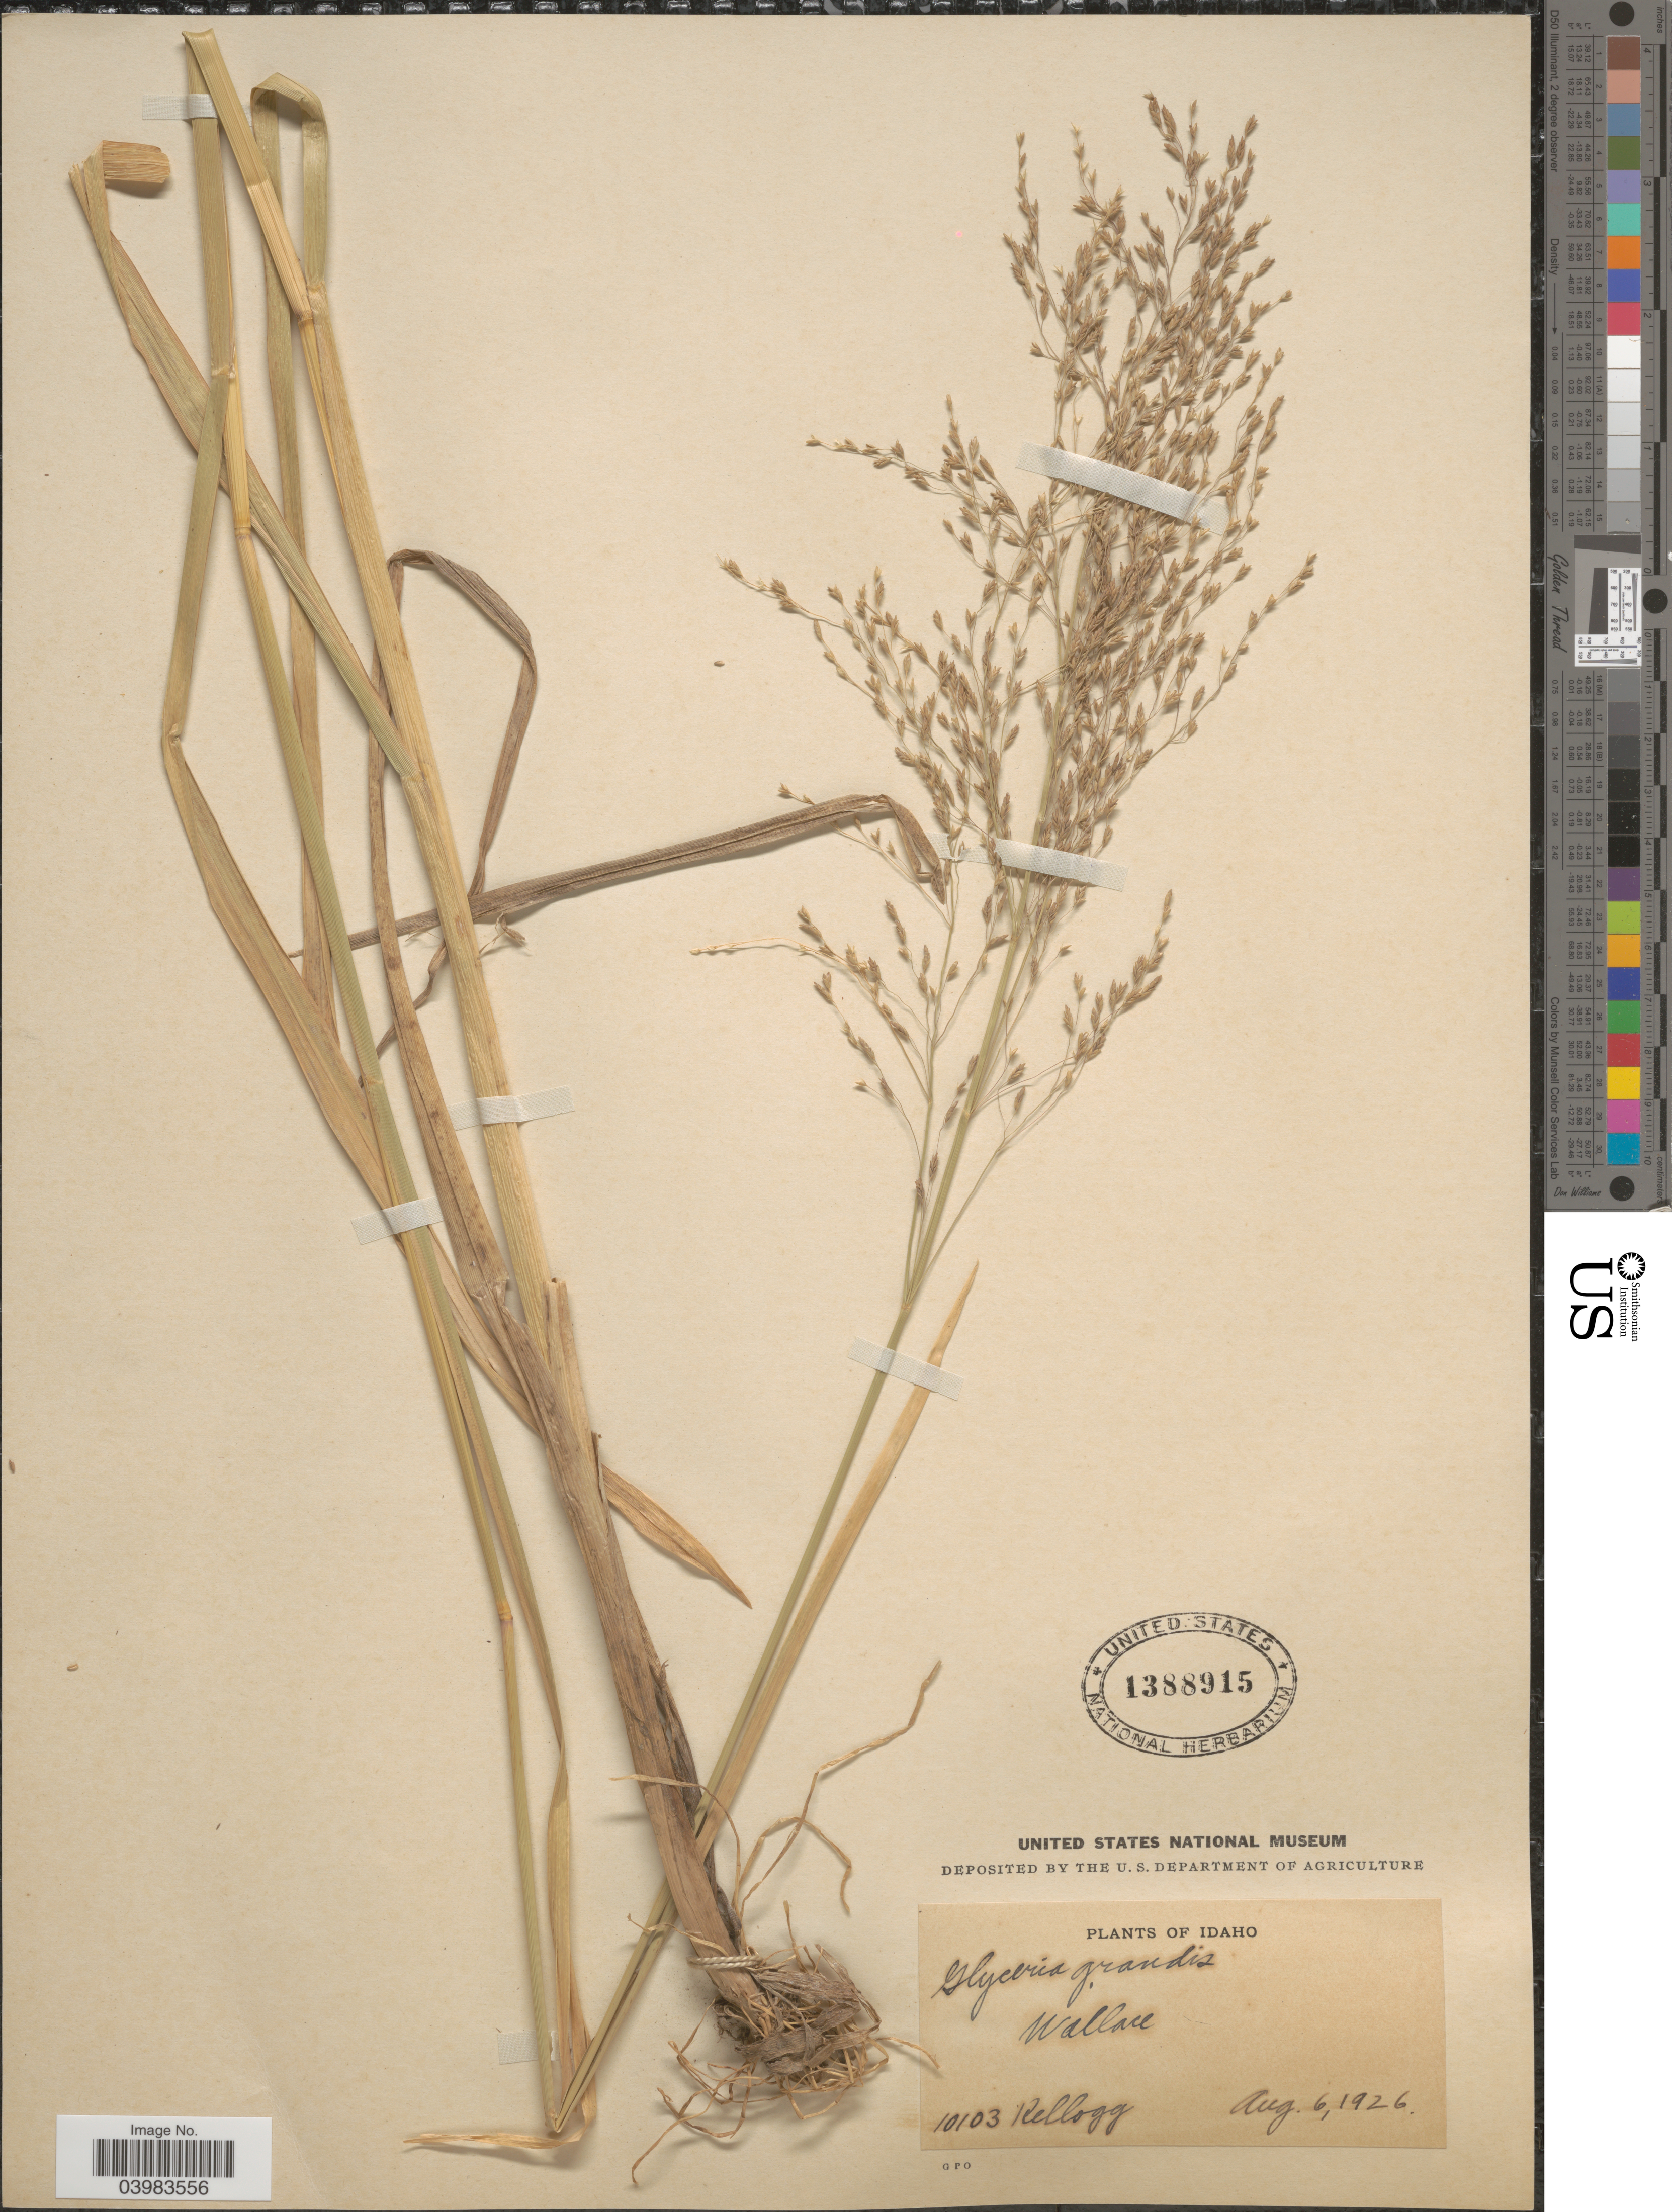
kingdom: Plantae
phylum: Tracheophyta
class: Liliopsida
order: Poales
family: Poaceae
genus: Glyceria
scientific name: Glyceria grandis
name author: S. Watson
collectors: -- Kellogg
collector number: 10103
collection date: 1926-08-06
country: United States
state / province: Idaho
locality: Wallace.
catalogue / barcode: US 1388915